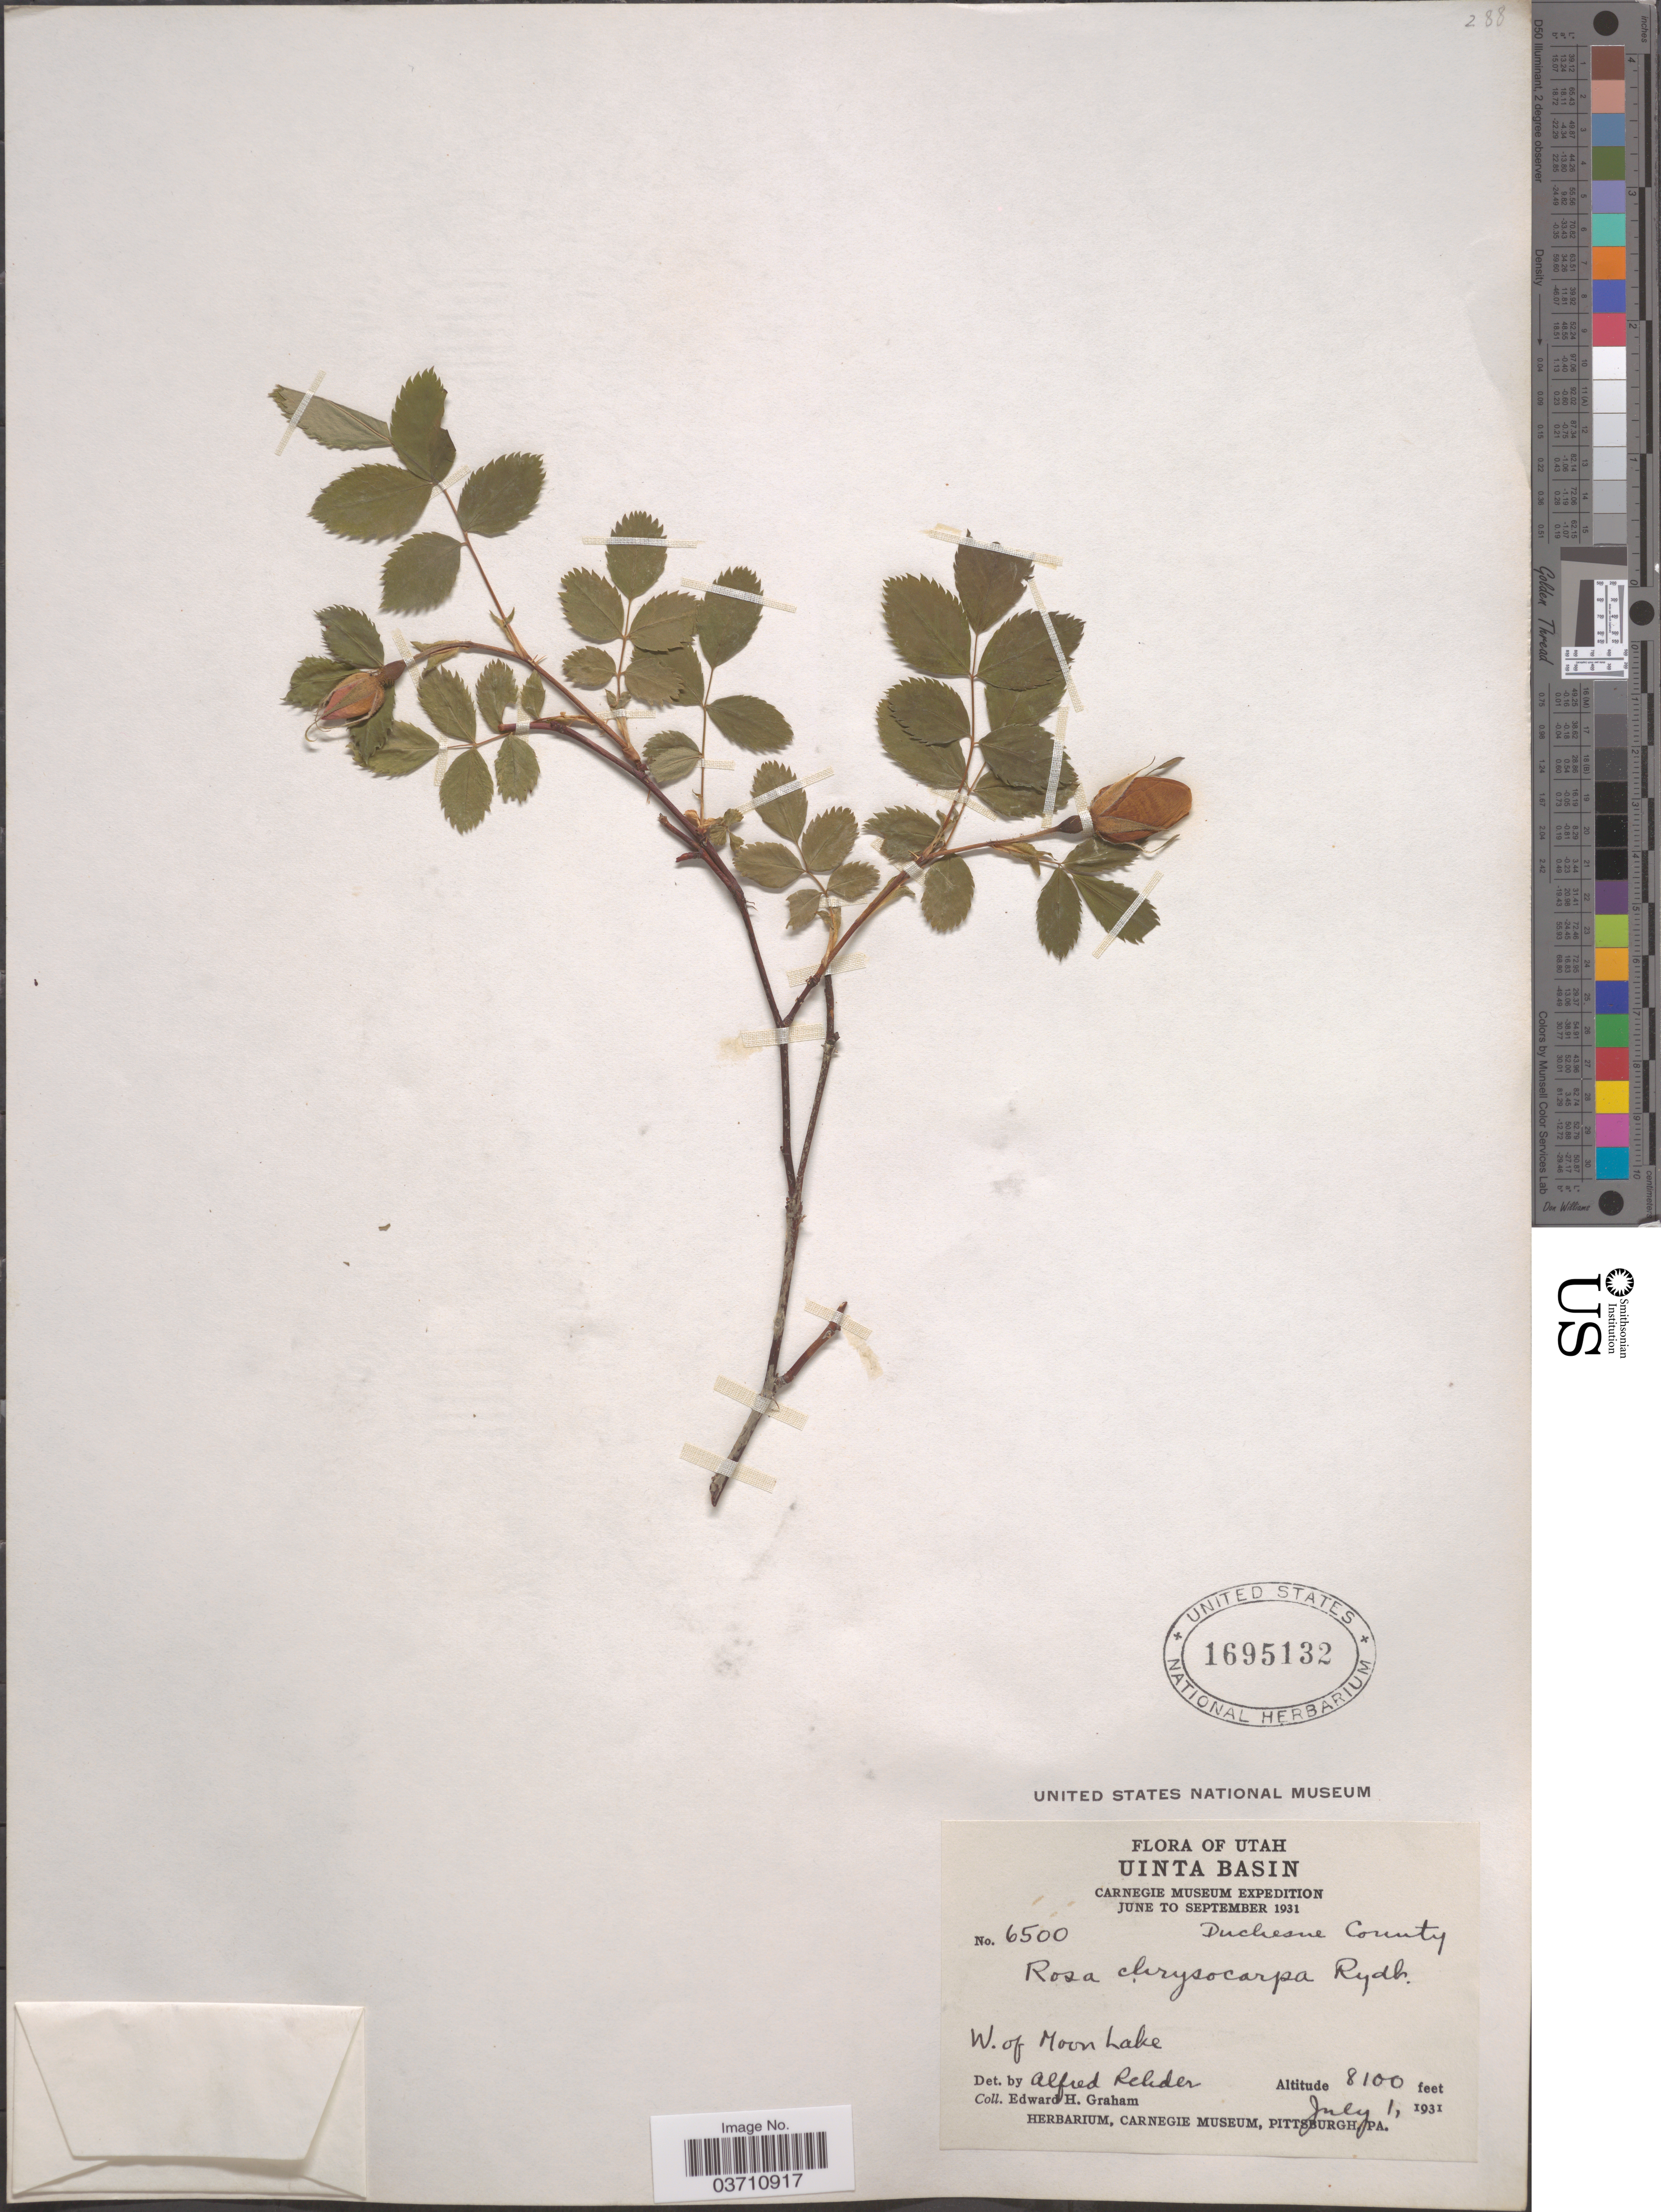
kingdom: Plantae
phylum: Tracheophyta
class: Magnoliopsida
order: Rosales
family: Rosaceae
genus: Rosa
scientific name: Rosa chrysocarpa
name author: Rydb.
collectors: E. H. Graham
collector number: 6500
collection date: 1931-07-01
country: United States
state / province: Utah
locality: Uinta Basin. Duchesne County. W. of Moon Lake.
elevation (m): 2469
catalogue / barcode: US 1695132